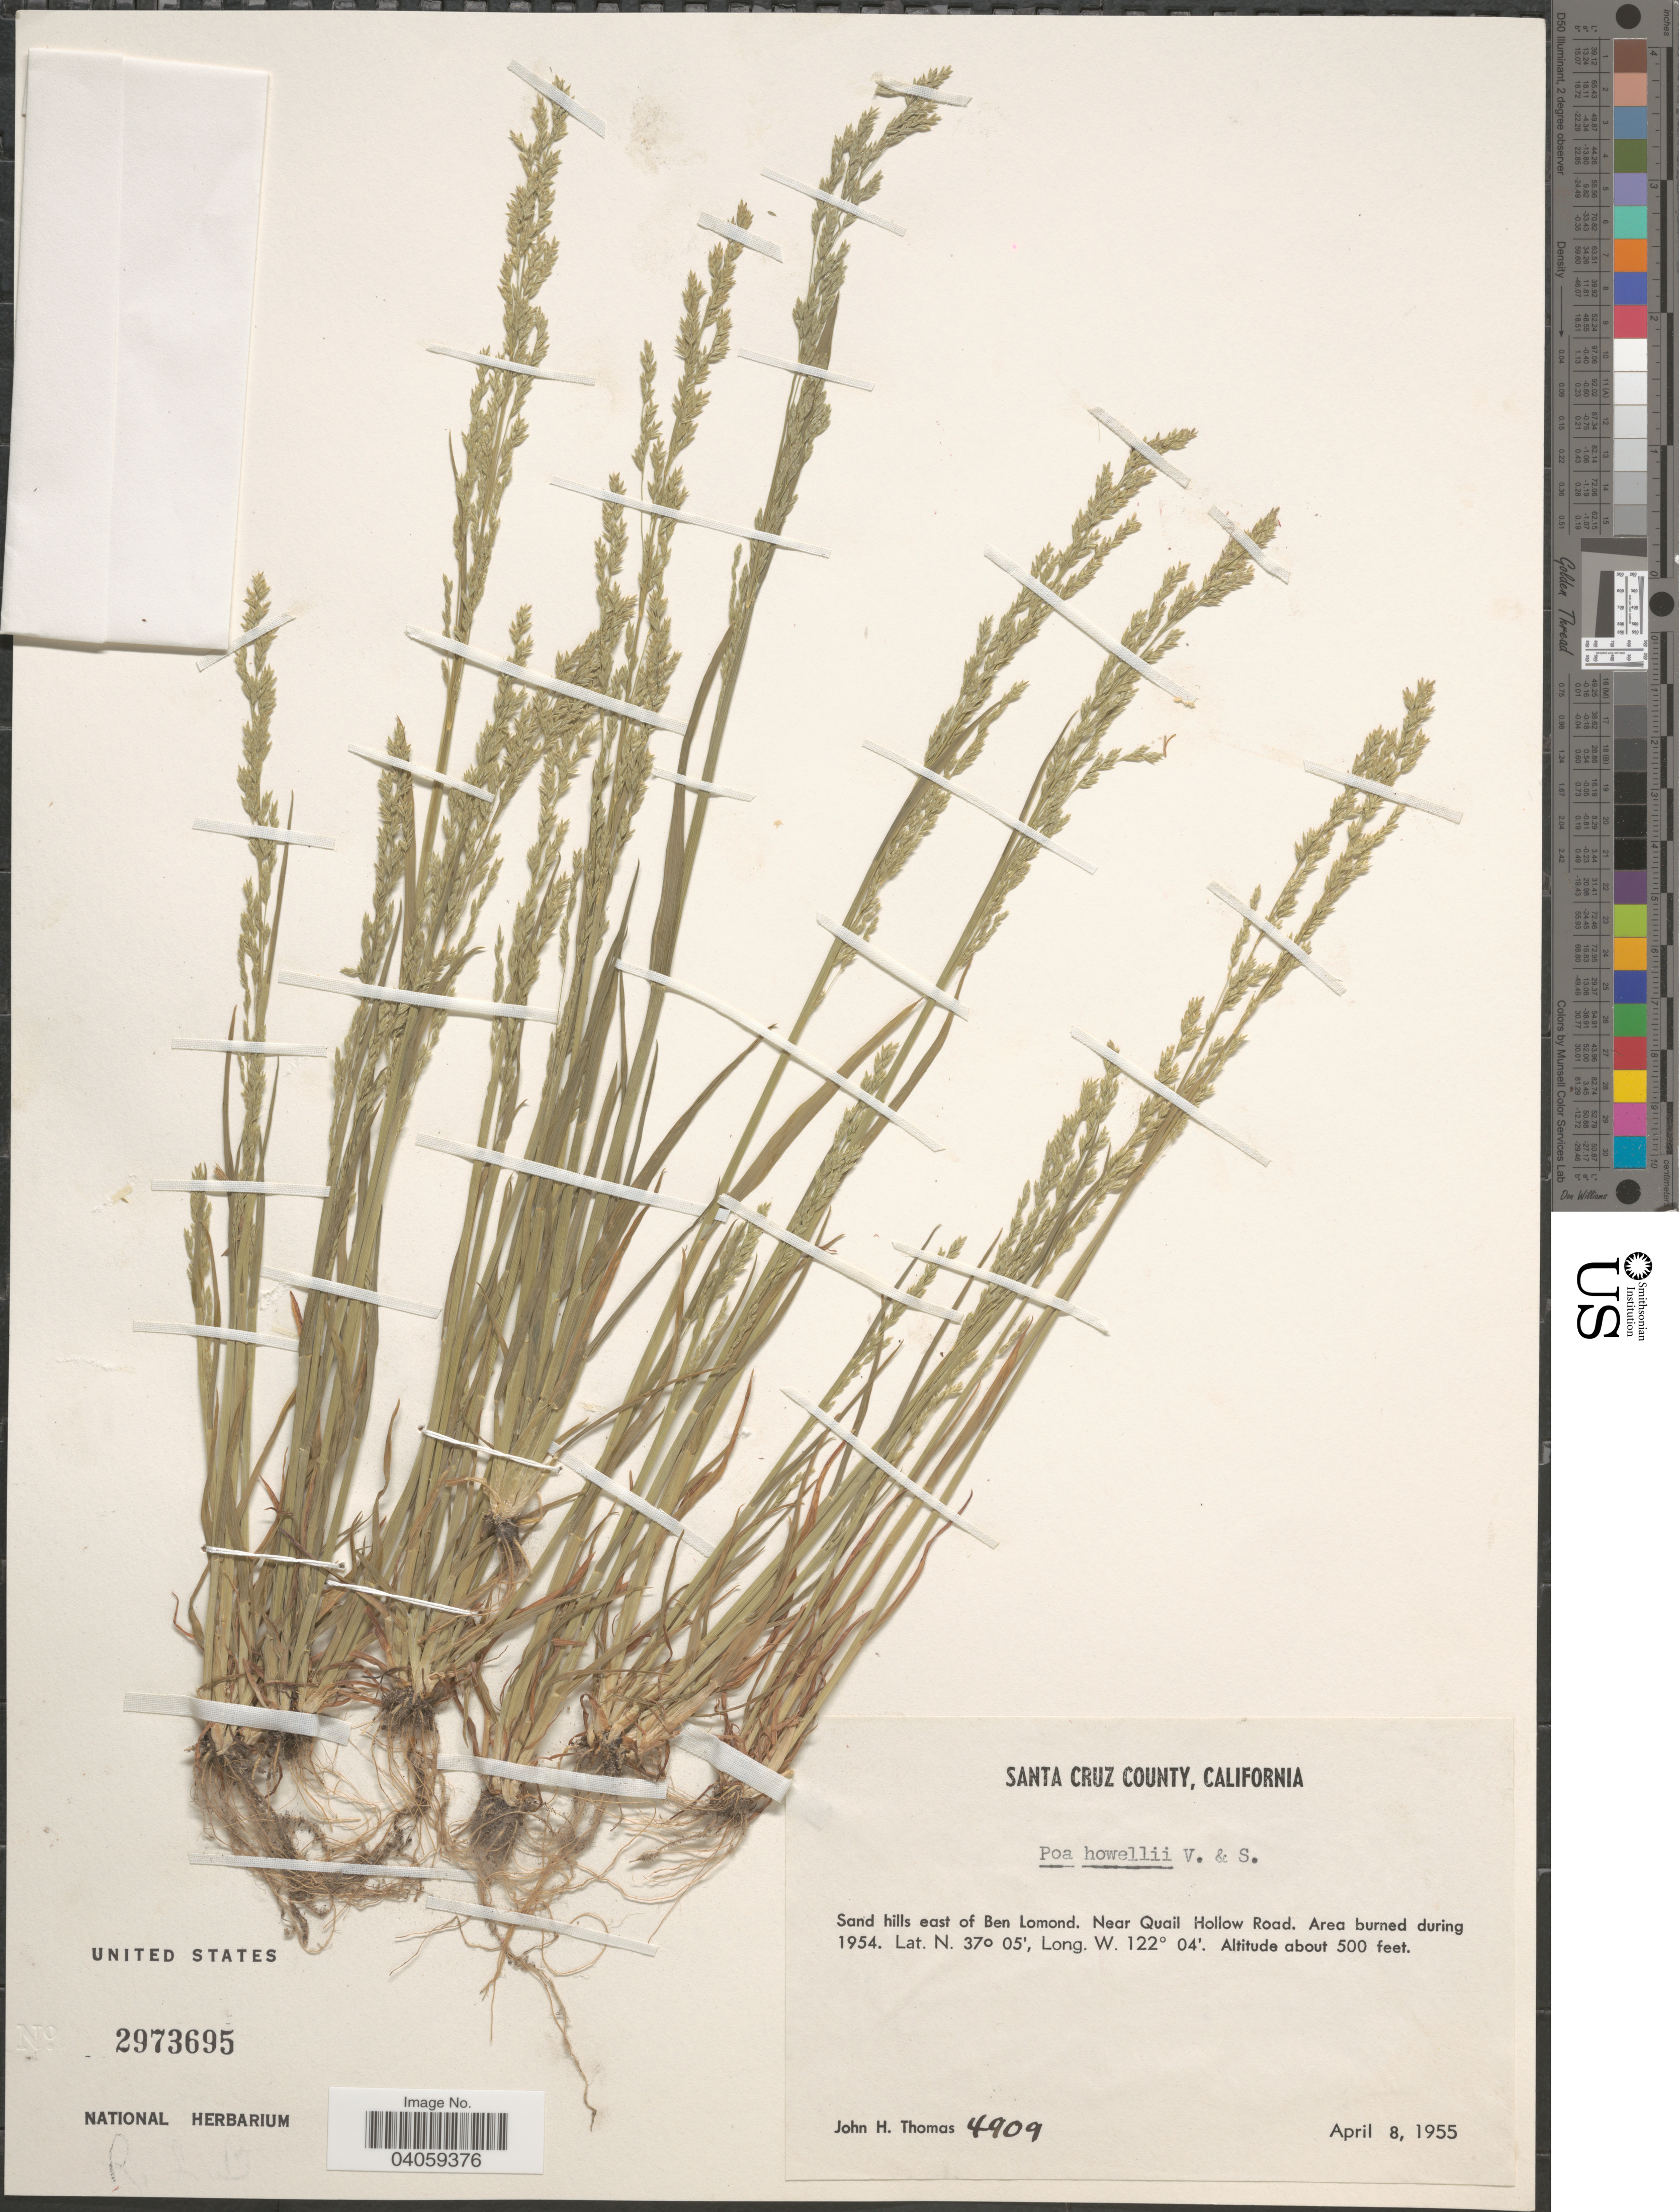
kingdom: Plantae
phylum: Tracheophyta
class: Liliopsida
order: Poales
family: Poaceae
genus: Poa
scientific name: Poa howellii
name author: Vasey & Scribn.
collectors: J. H. Thomas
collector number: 4909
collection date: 1955-04-08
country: United States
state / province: California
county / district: Santa Cruz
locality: Santa Cruz County. Sand hills east of Ben Lomond. Near Quail Hollow Road.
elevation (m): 152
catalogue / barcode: US 2973695